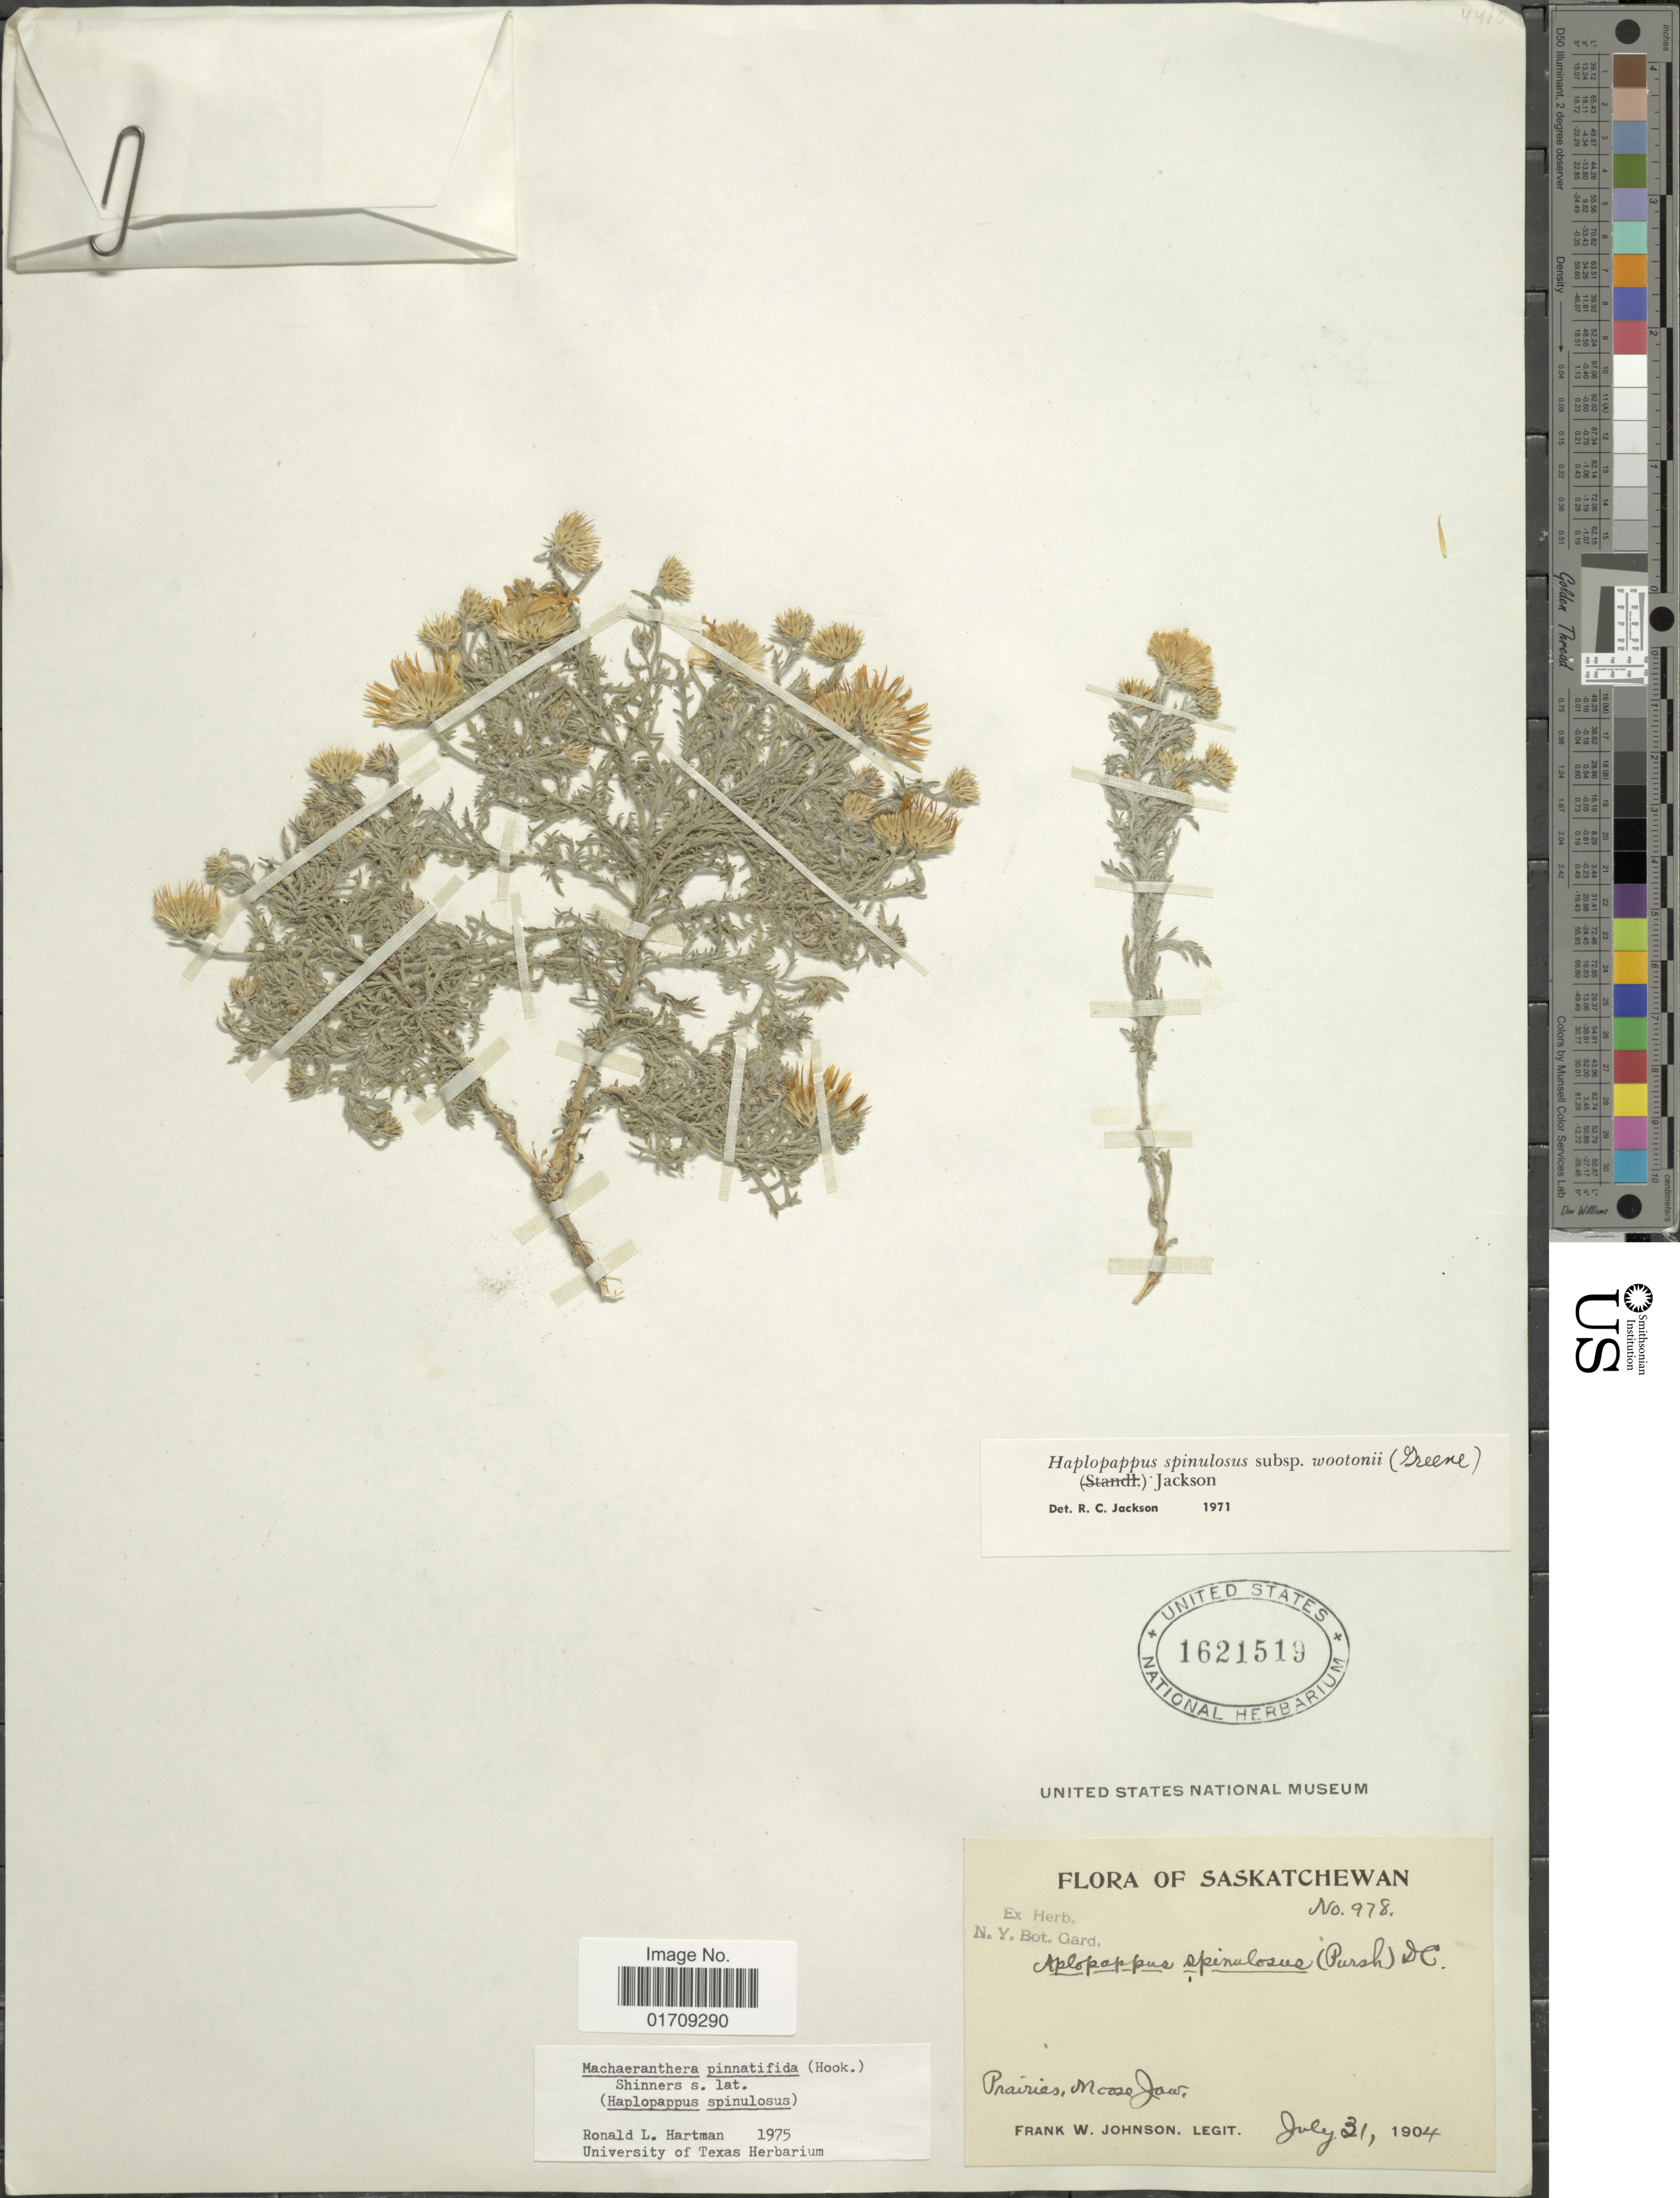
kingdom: Plantae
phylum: Tracheophyta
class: Magnoliopsida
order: Asterales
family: Asteraceae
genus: Machaeranthera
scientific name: Machaeranthera pinnatifida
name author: (Hook.) Shinners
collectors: F. W. Johnson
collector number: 978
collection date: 1904-07-31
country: Canada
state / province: Saskatchewan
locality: Moose Jaw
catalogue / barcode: US 1621519